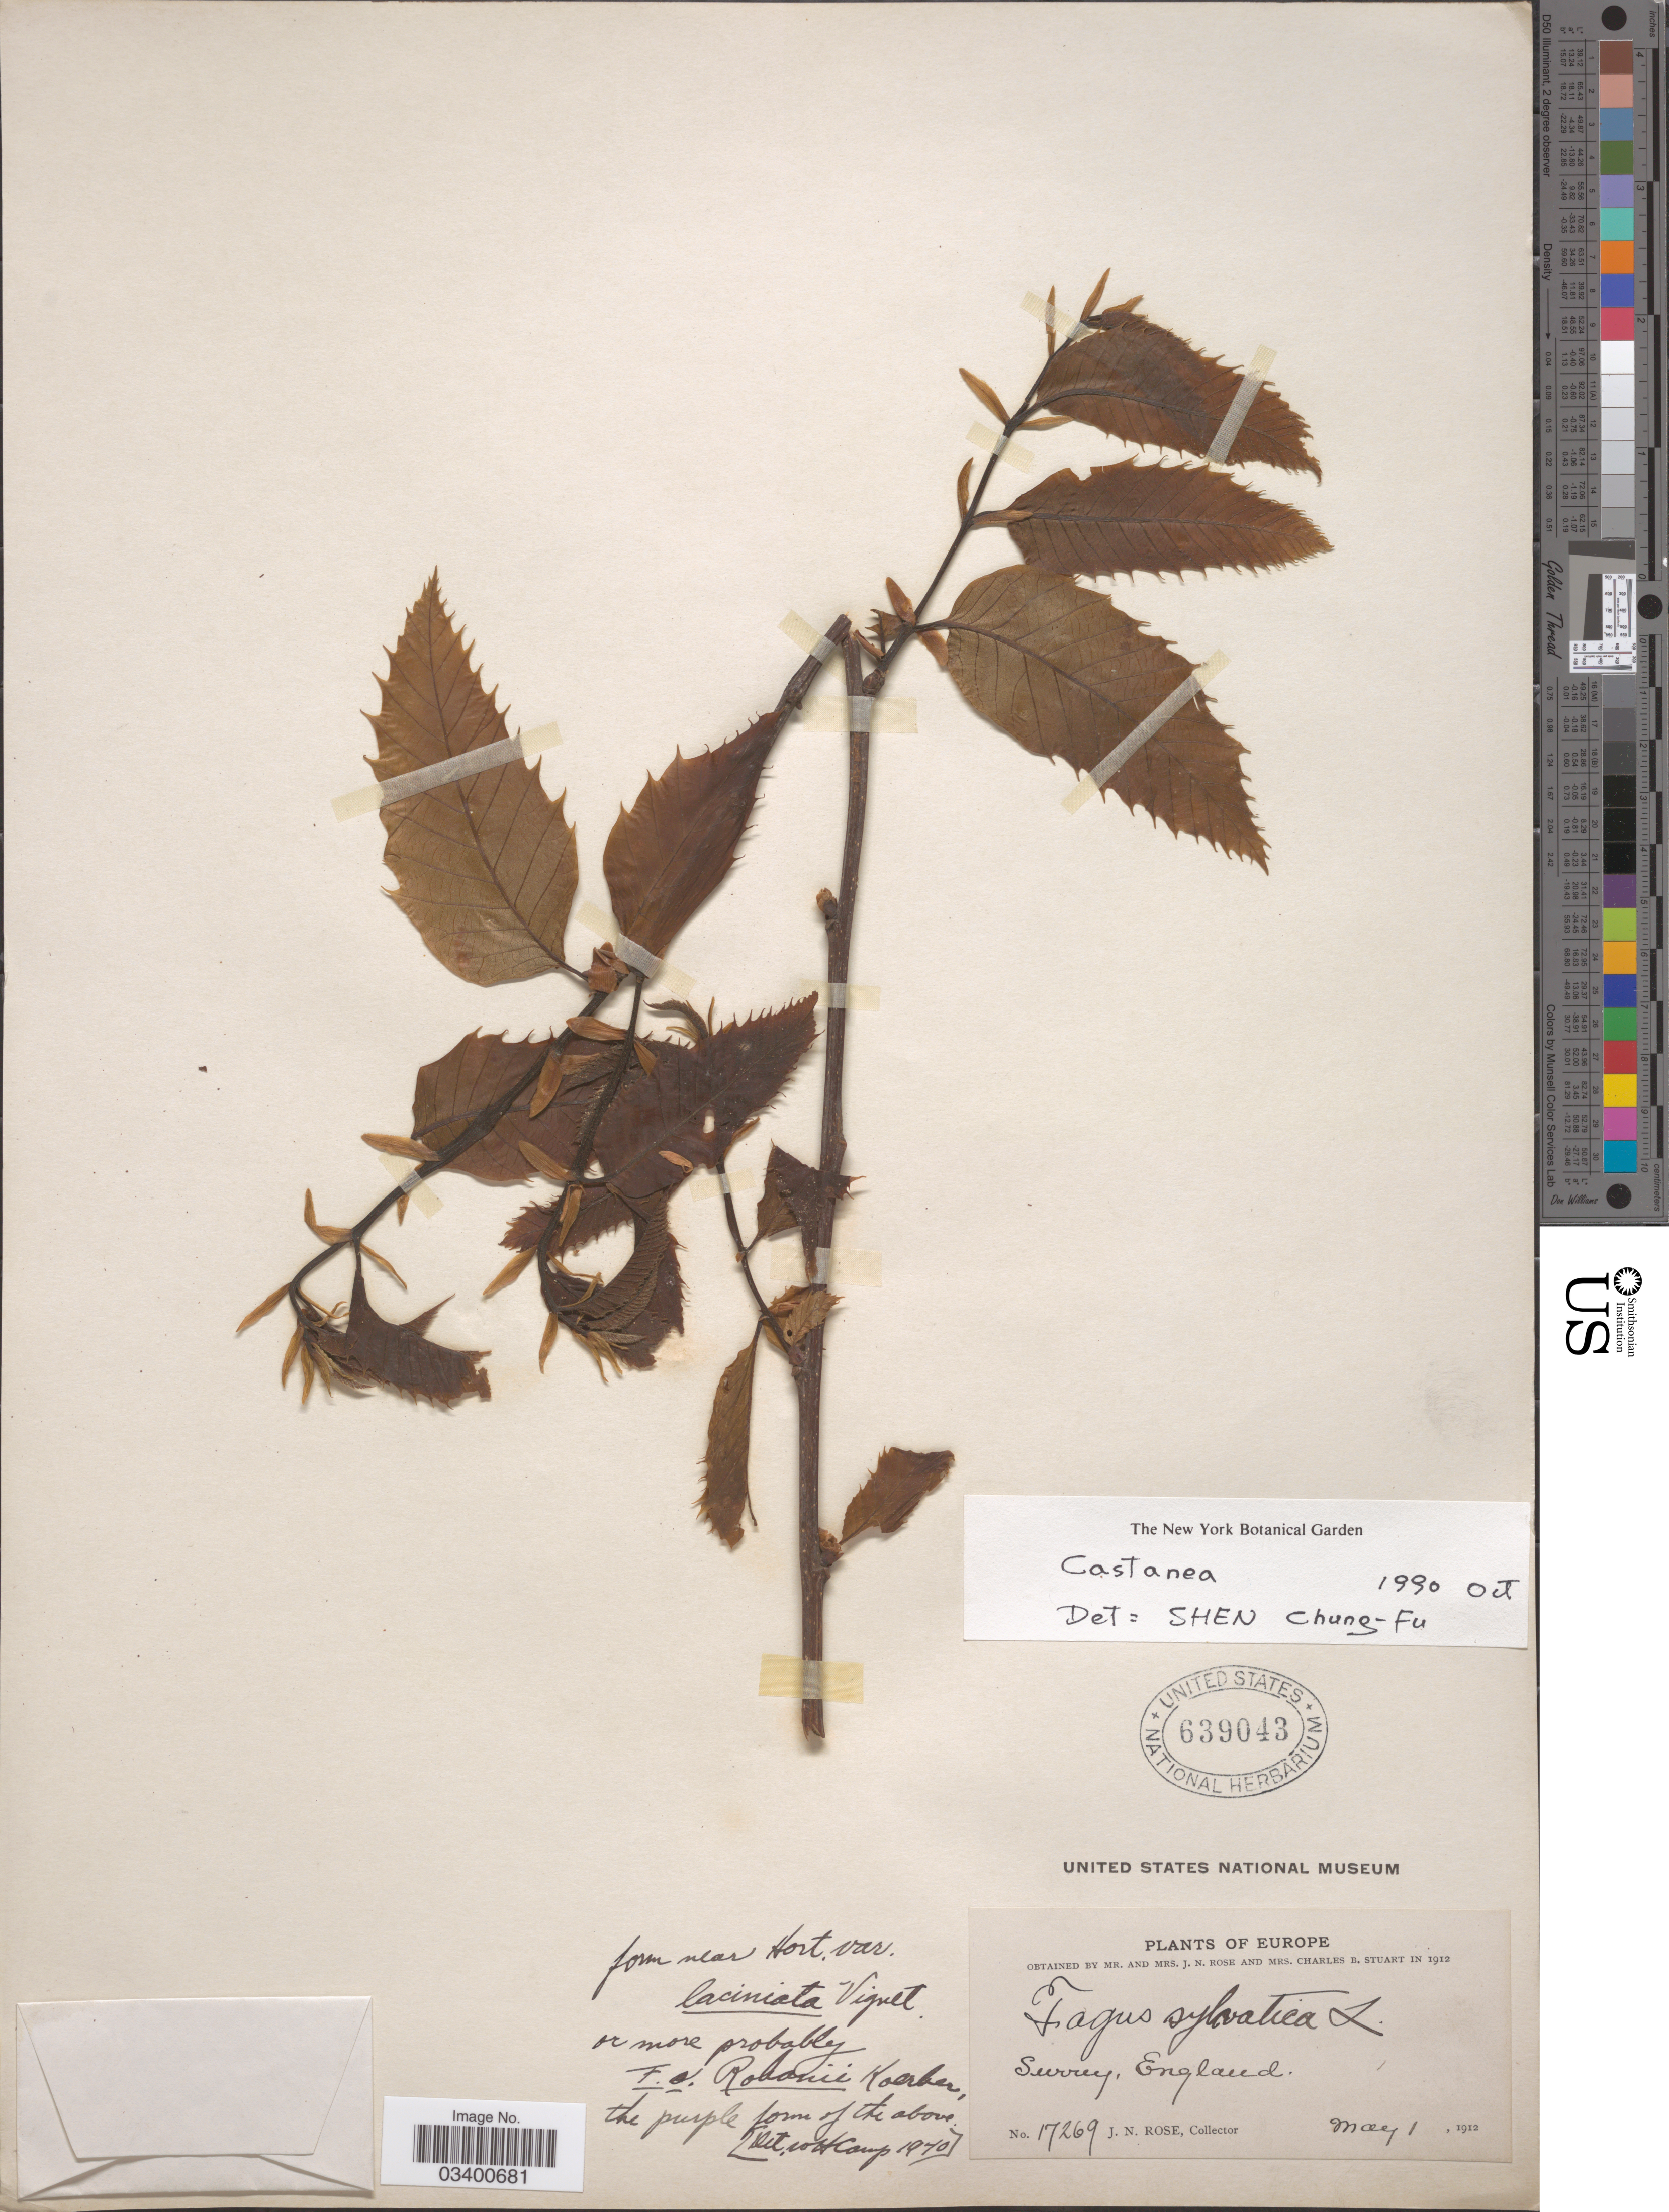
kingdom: Plantae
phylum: Tracheophyta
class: Magnoliopsida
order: Fagales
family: Fagaceae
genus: Castanea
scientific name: Castanea sativa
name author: Mill.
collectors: J. N. Rose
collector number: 17269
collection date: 1912-05-01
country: United Kingdom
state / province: England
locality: Surrey.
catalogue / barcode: US 639043